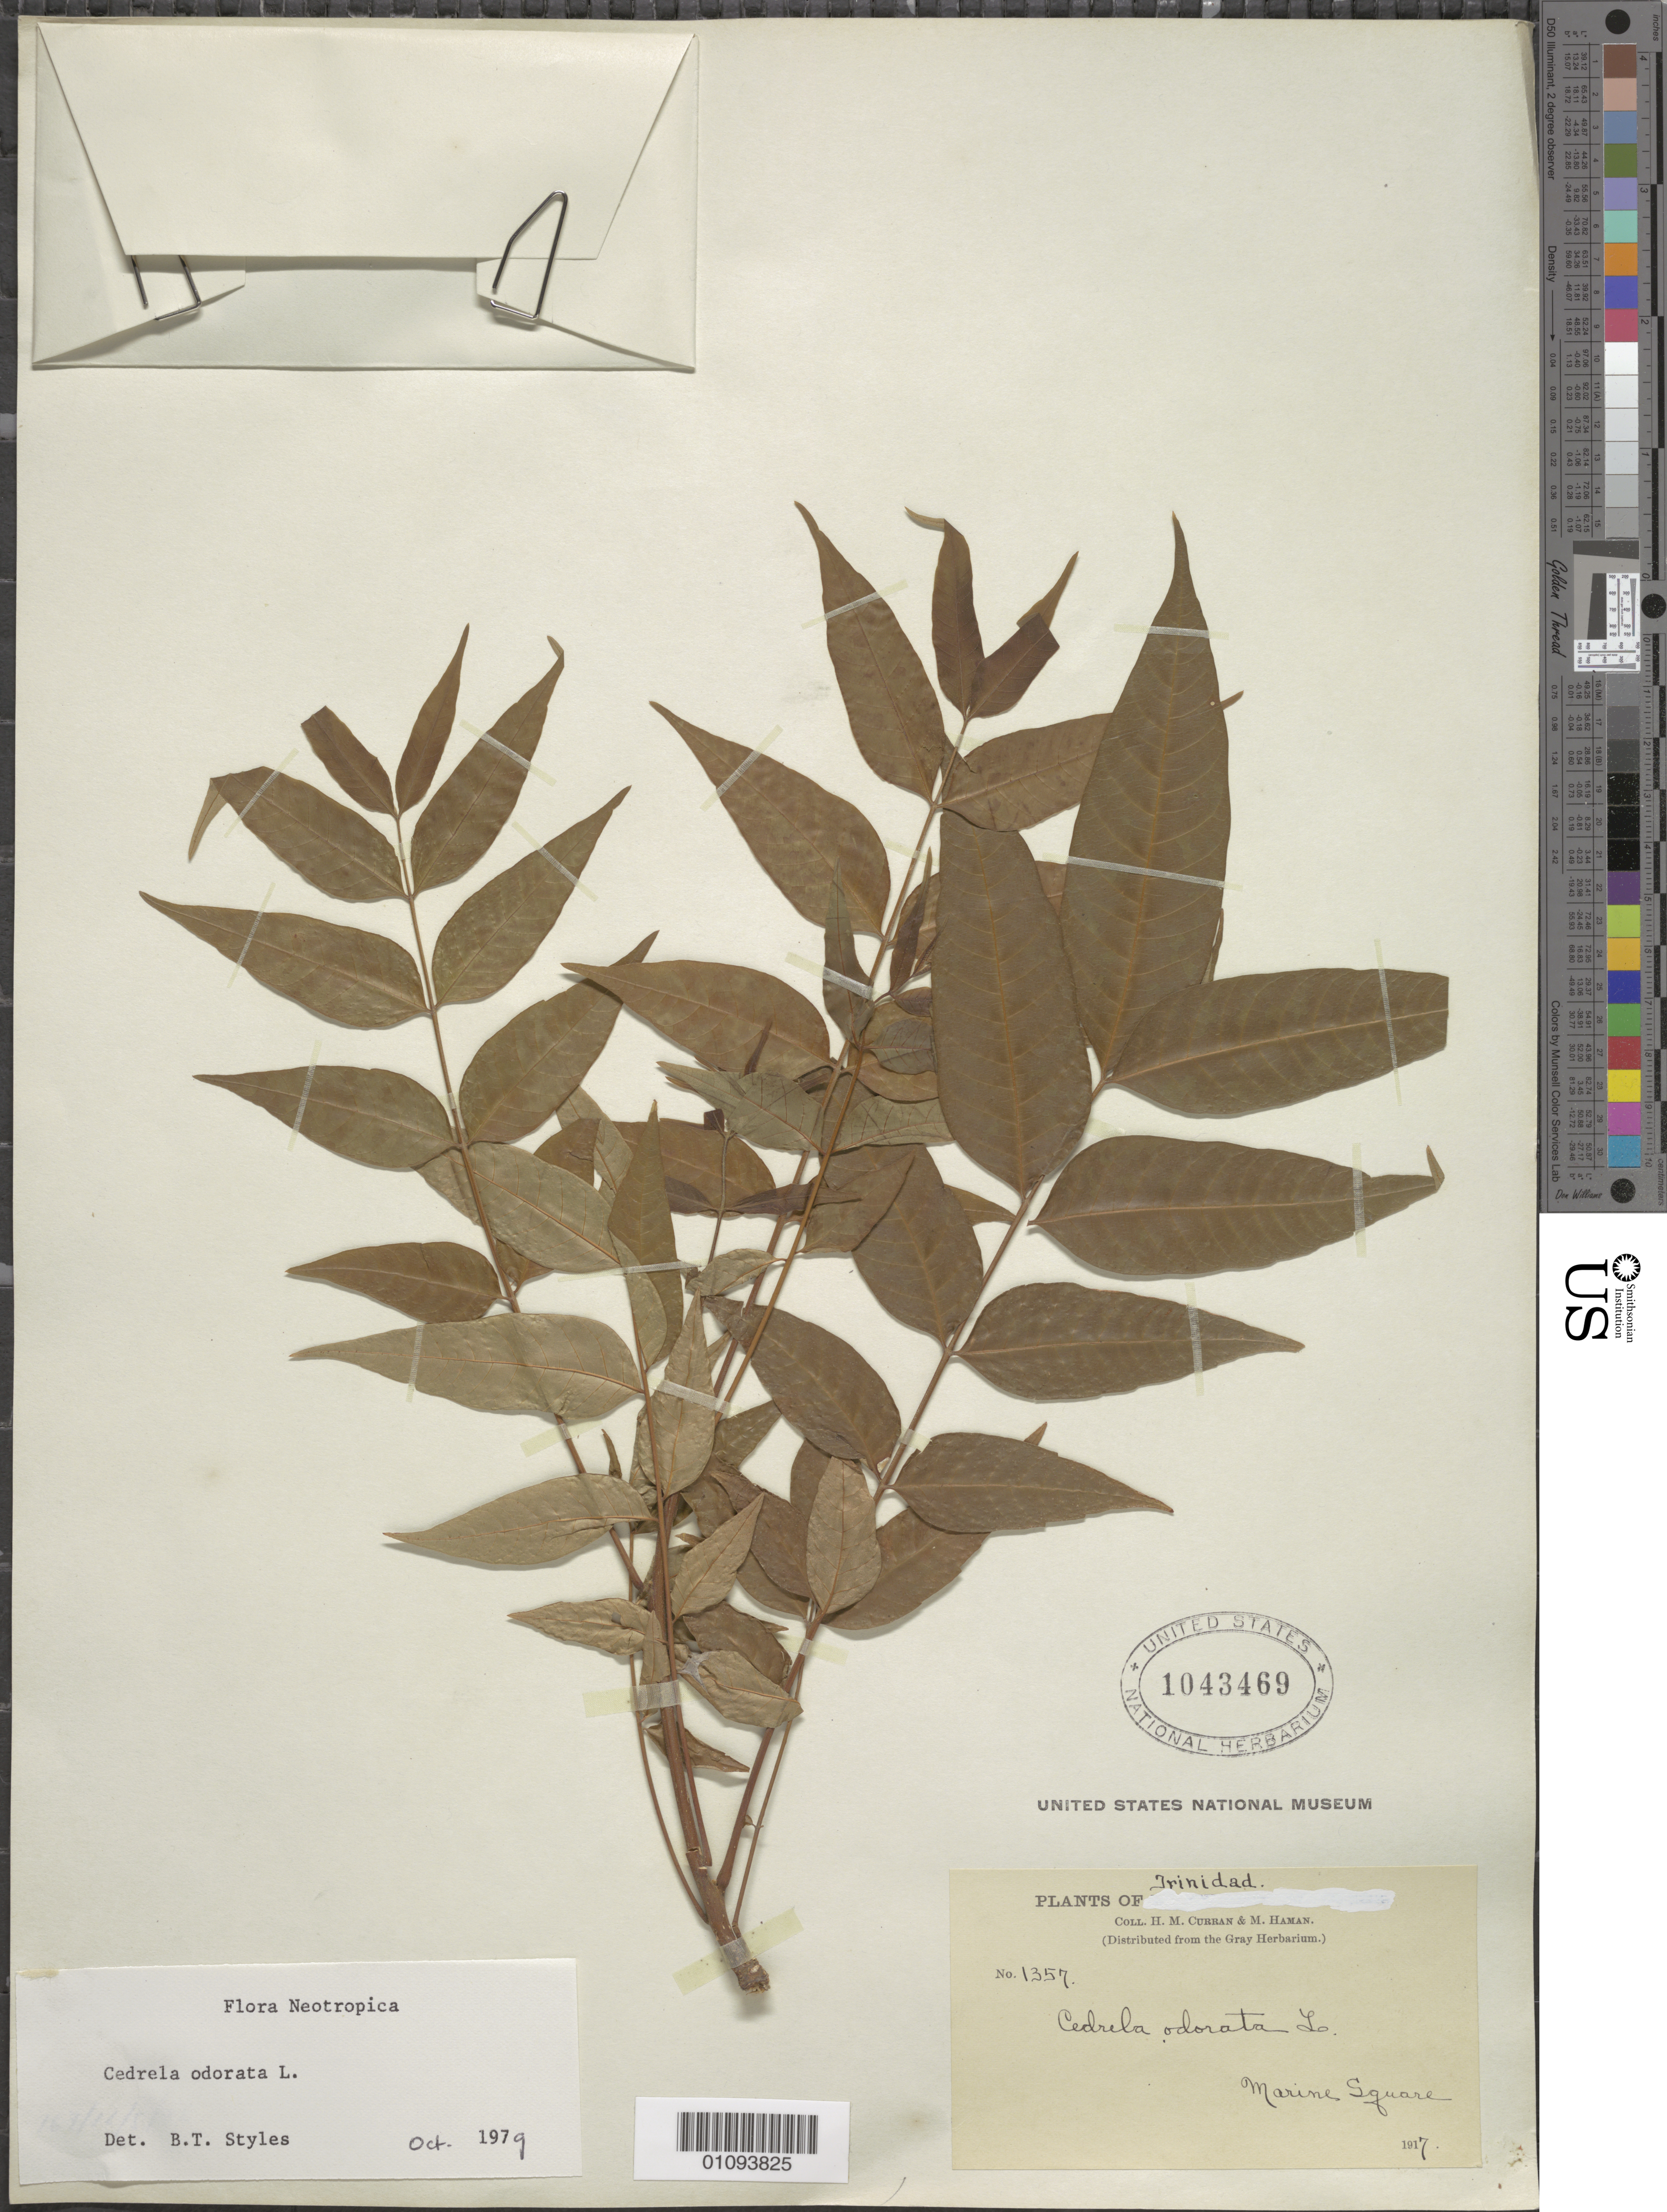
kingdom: Plantae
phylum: Tracheophyta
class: Magnoliopsida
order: Sapindales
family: Meliaceae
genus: Cedrela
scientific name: Cedrela odorata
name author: L.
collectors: H. M. Curran & M. Haman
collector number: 1357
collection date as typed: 1917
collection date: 1917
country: Trinidad and Tobago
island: Trinidad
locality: Marine Square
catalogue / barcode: US 1043469